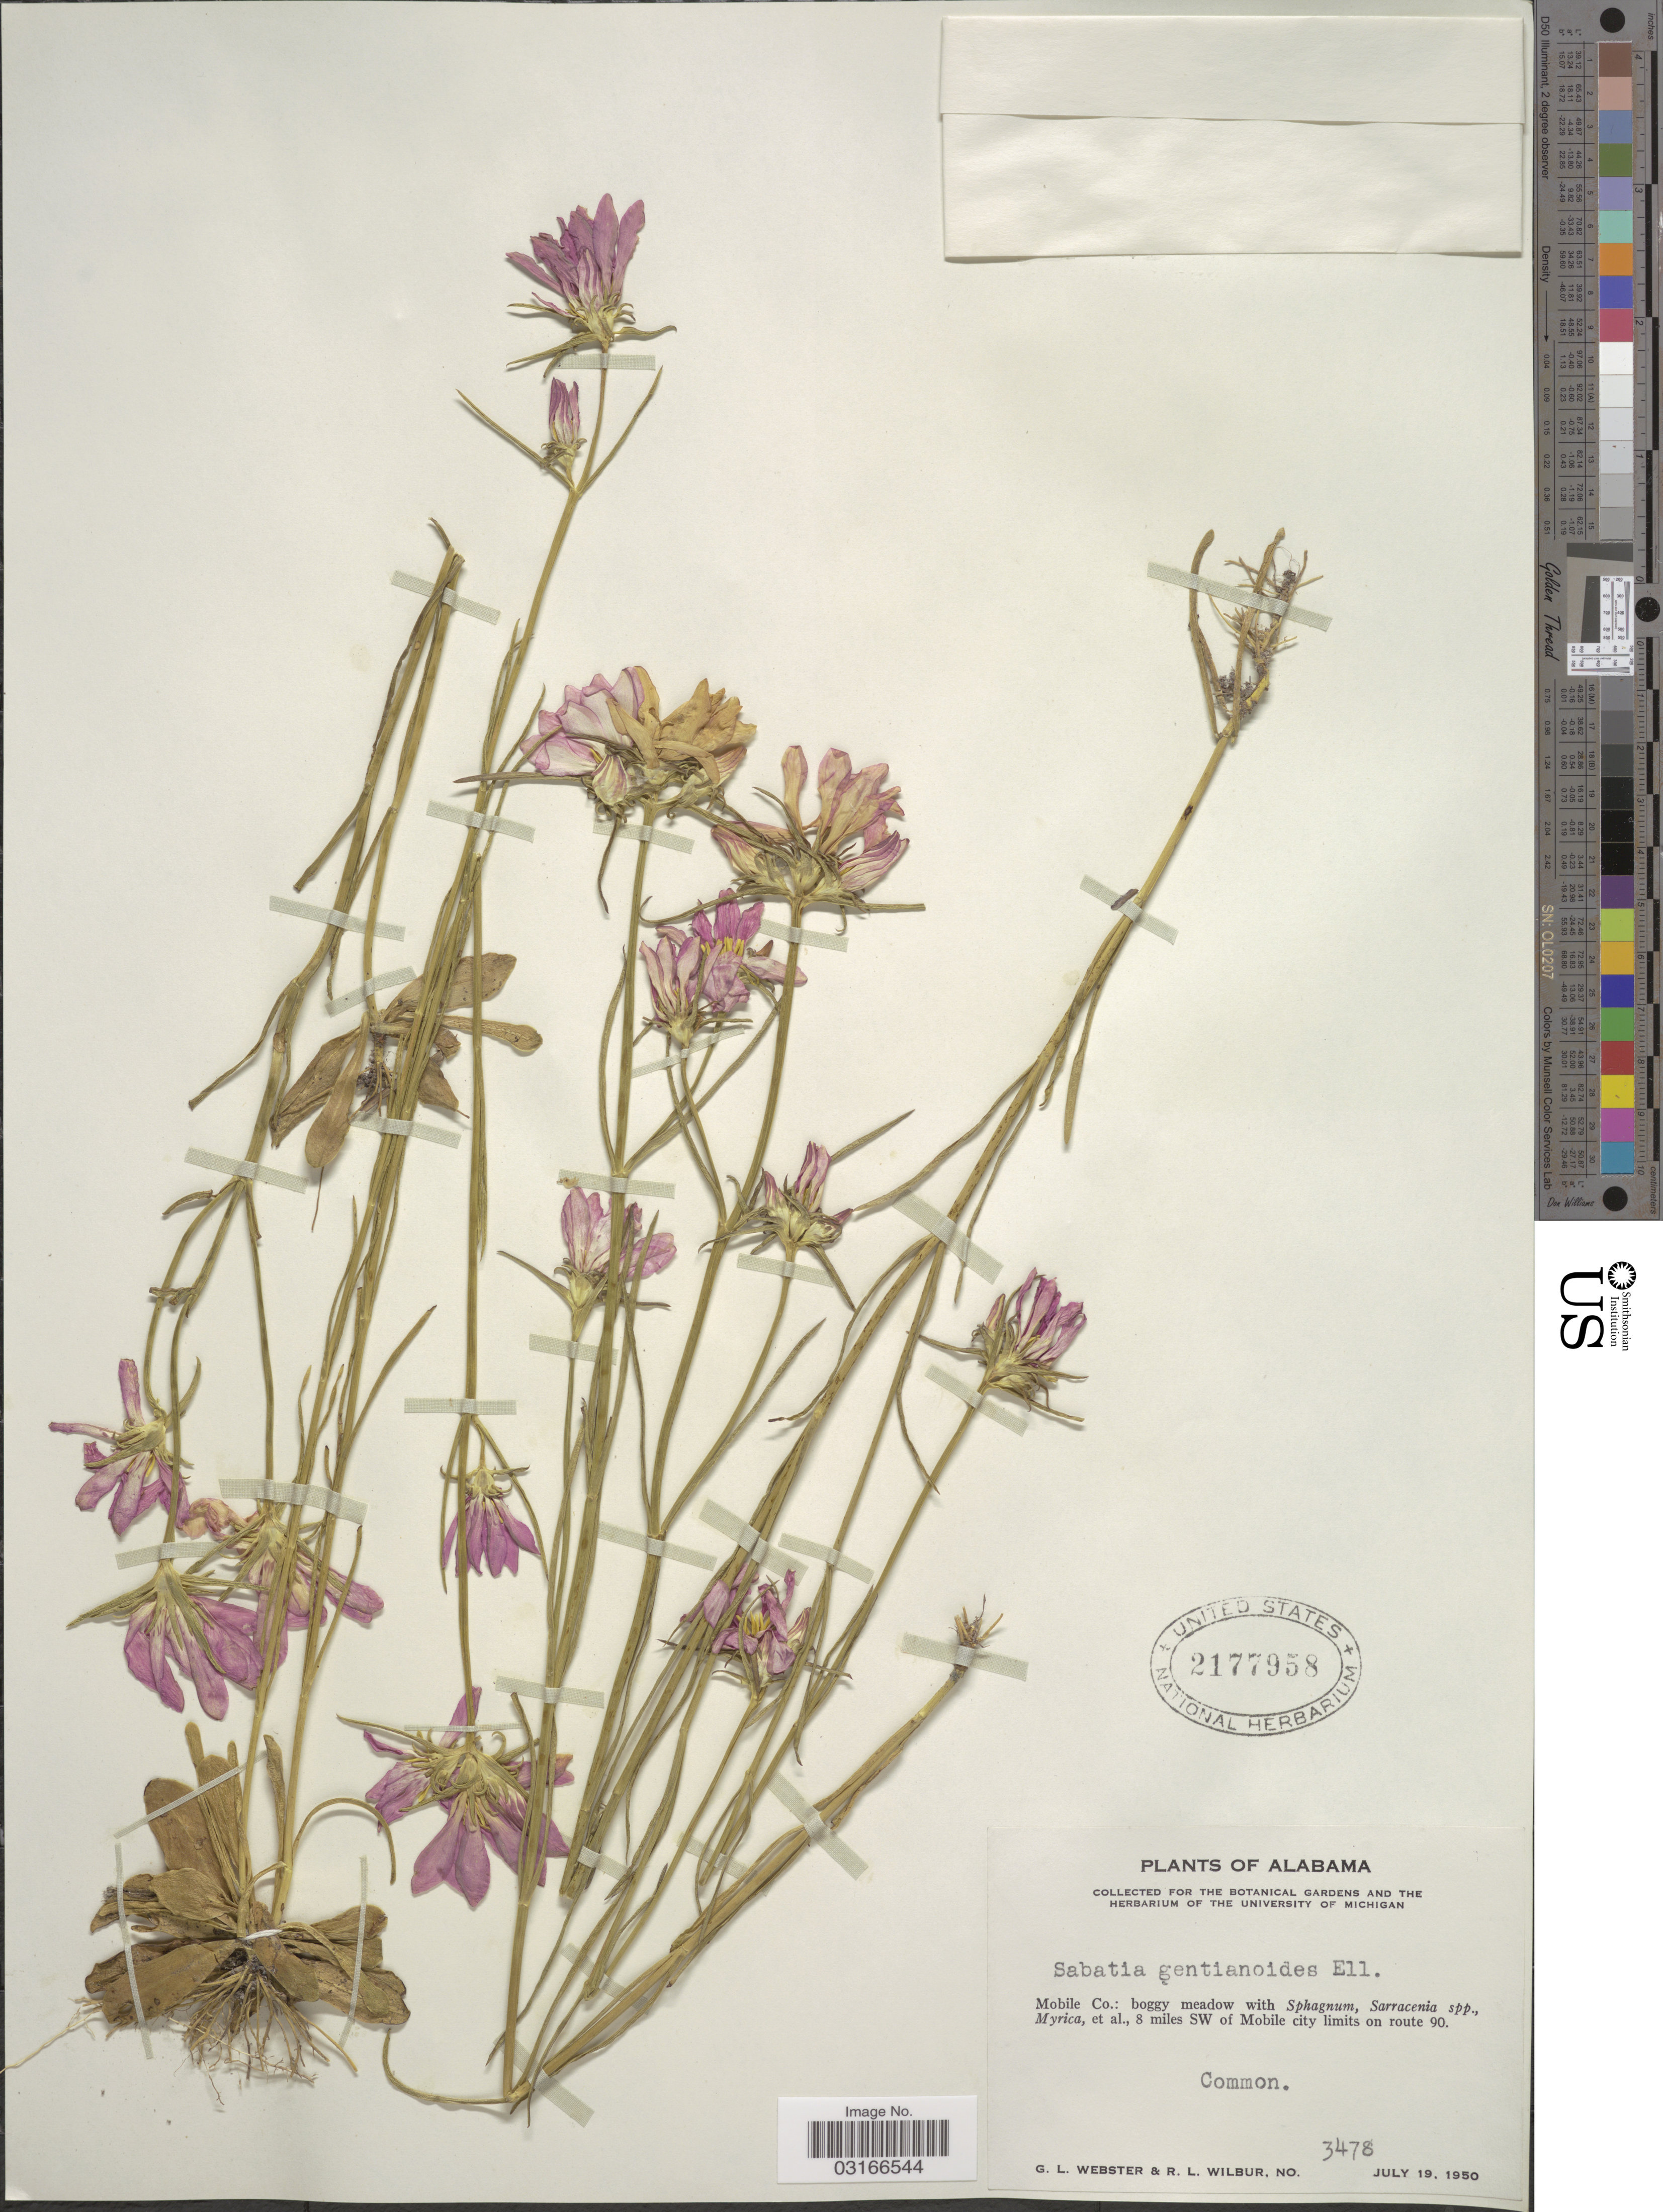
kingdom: Plantae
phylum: Tracheophyta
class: Magnoliopsida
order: Gentianales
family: Gentianaceae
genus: Sabatia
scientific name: Sabatia gentianoides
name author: Elliott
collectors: G. L. Webster & R. L. Wilbur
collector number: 3478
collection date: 1950-07-19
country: United States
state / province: Alabama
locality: Mobile Co.: 8 miles SW of Mobile city limits on route 90.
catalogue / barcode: US 2177958